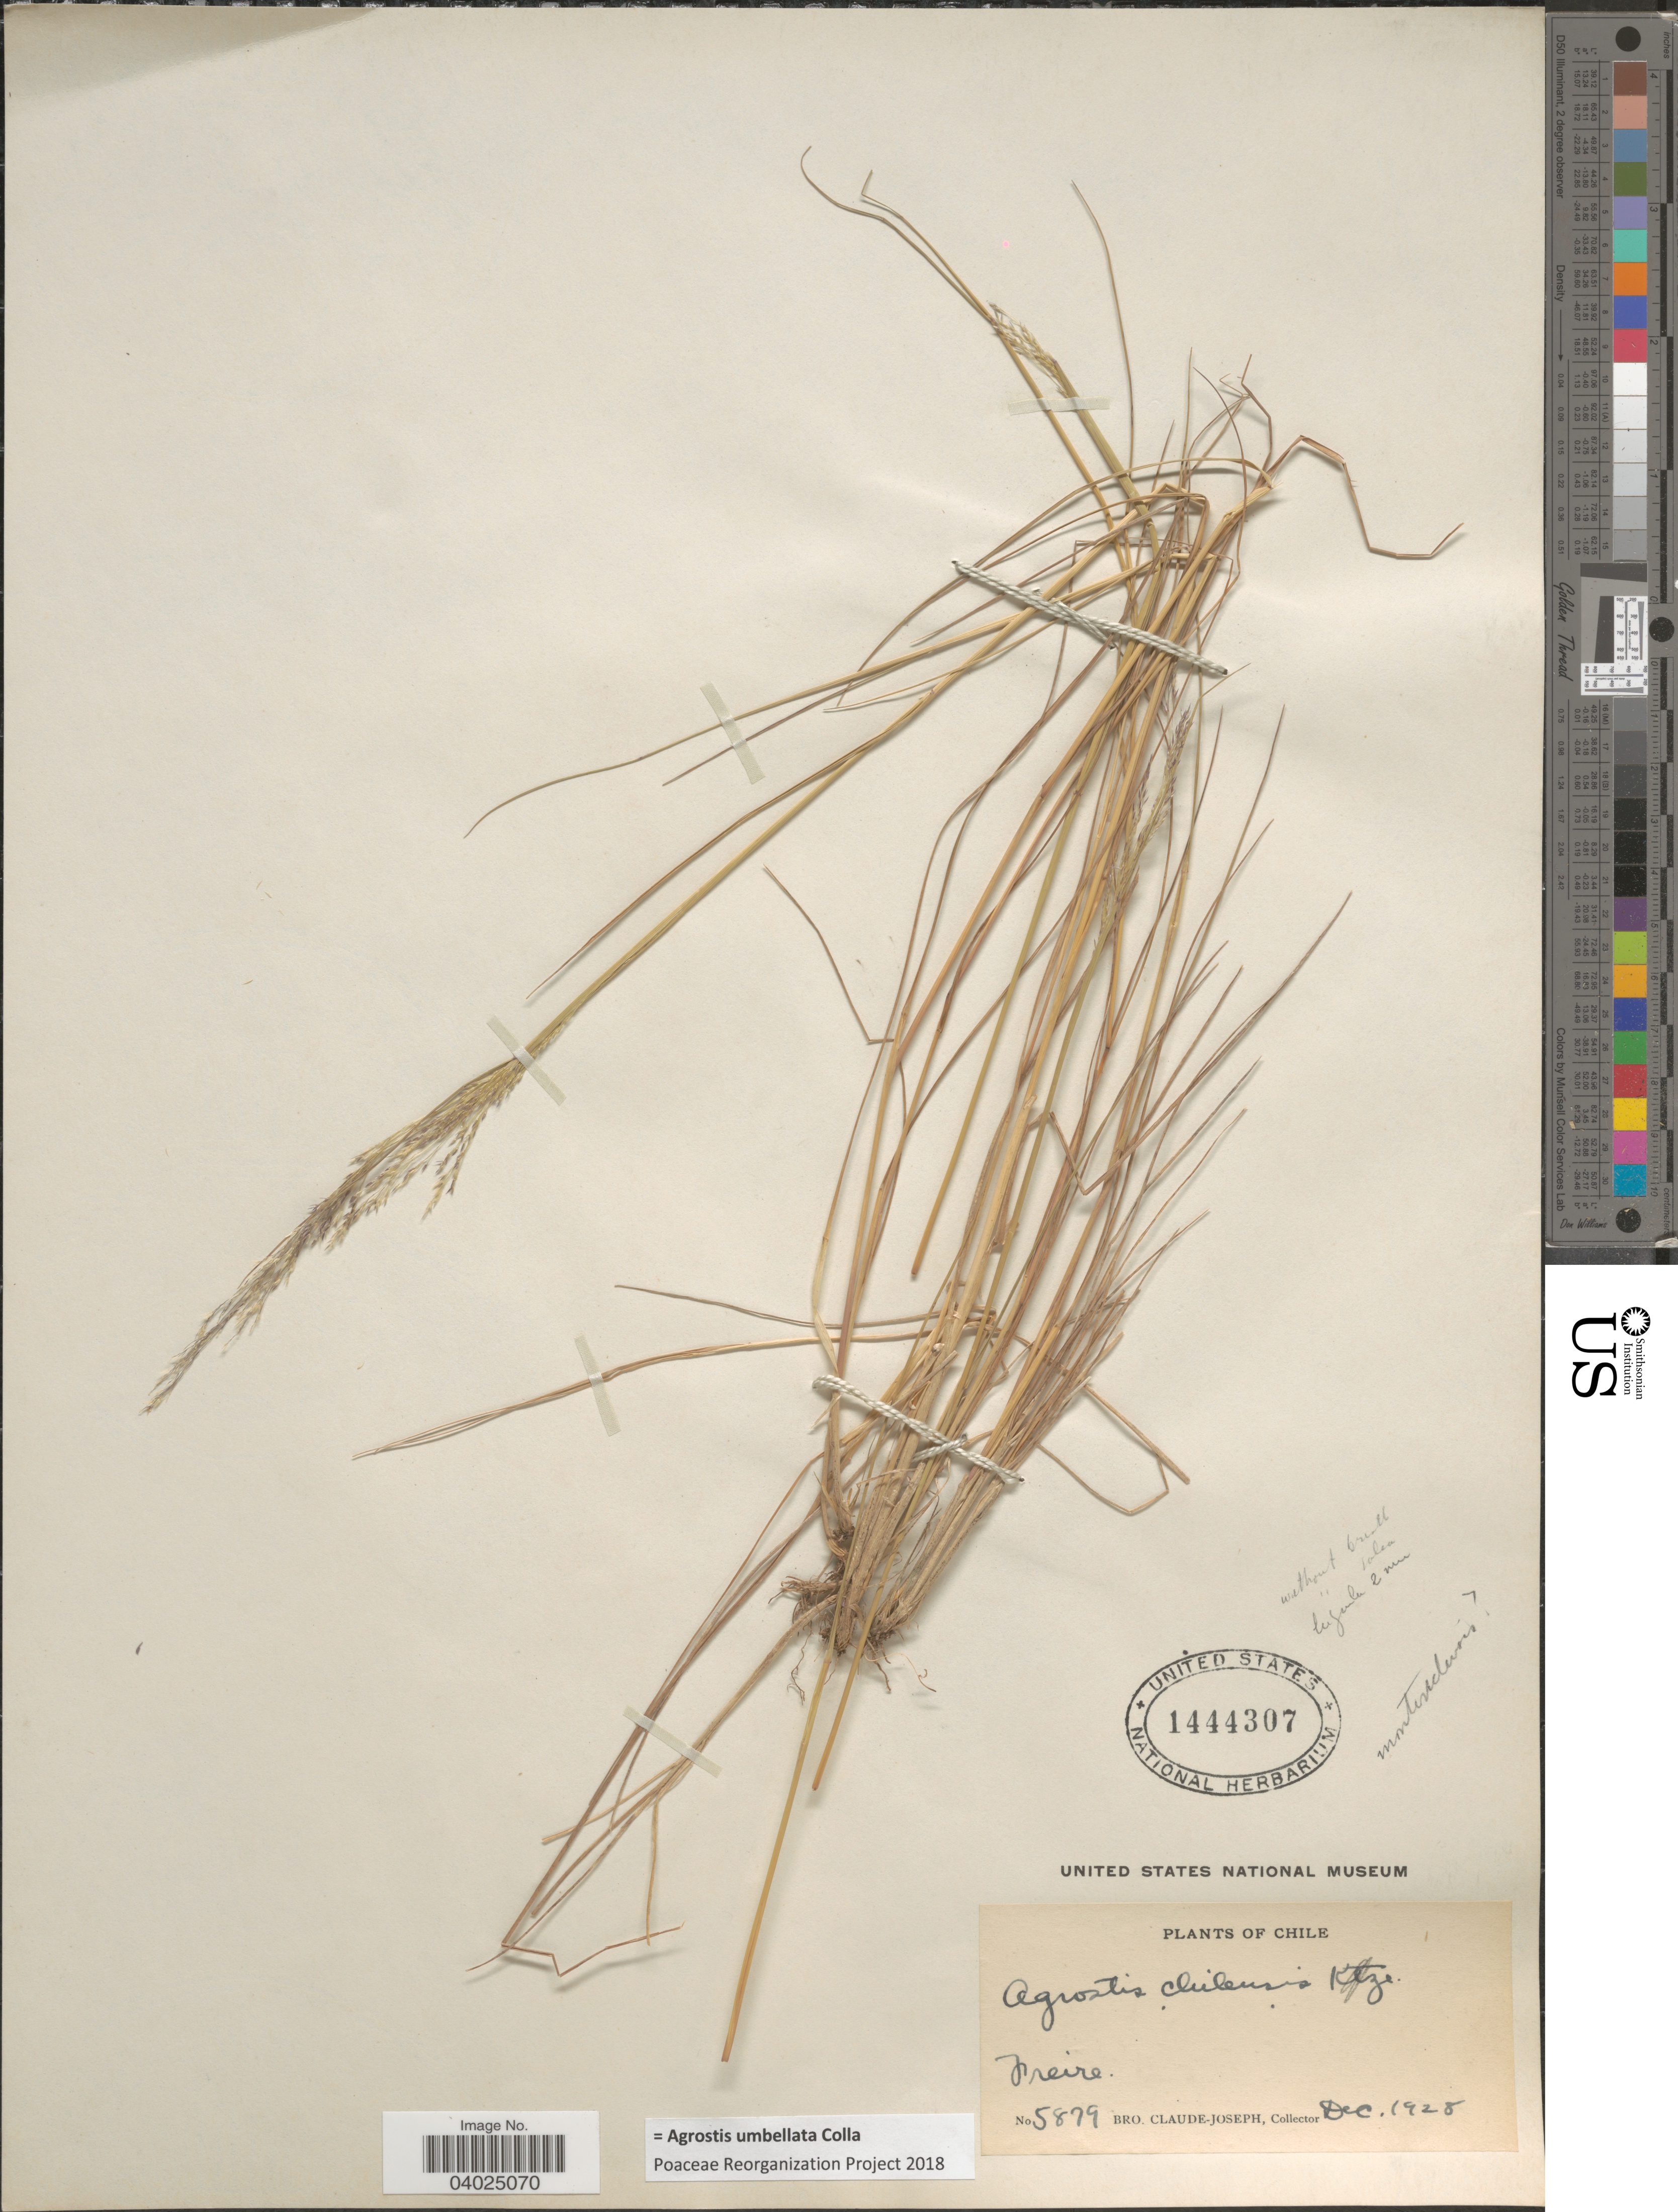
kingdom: Plantae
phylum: Tracheophyta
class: Liliopsida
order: Poales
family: Poaceae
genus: Agrostis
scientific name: Agrostis umbellata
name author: Colla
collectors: Bro. Claude-Joseph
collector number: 5879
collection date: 1928-12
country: Chile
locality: Freire.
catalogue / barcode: US 1444307